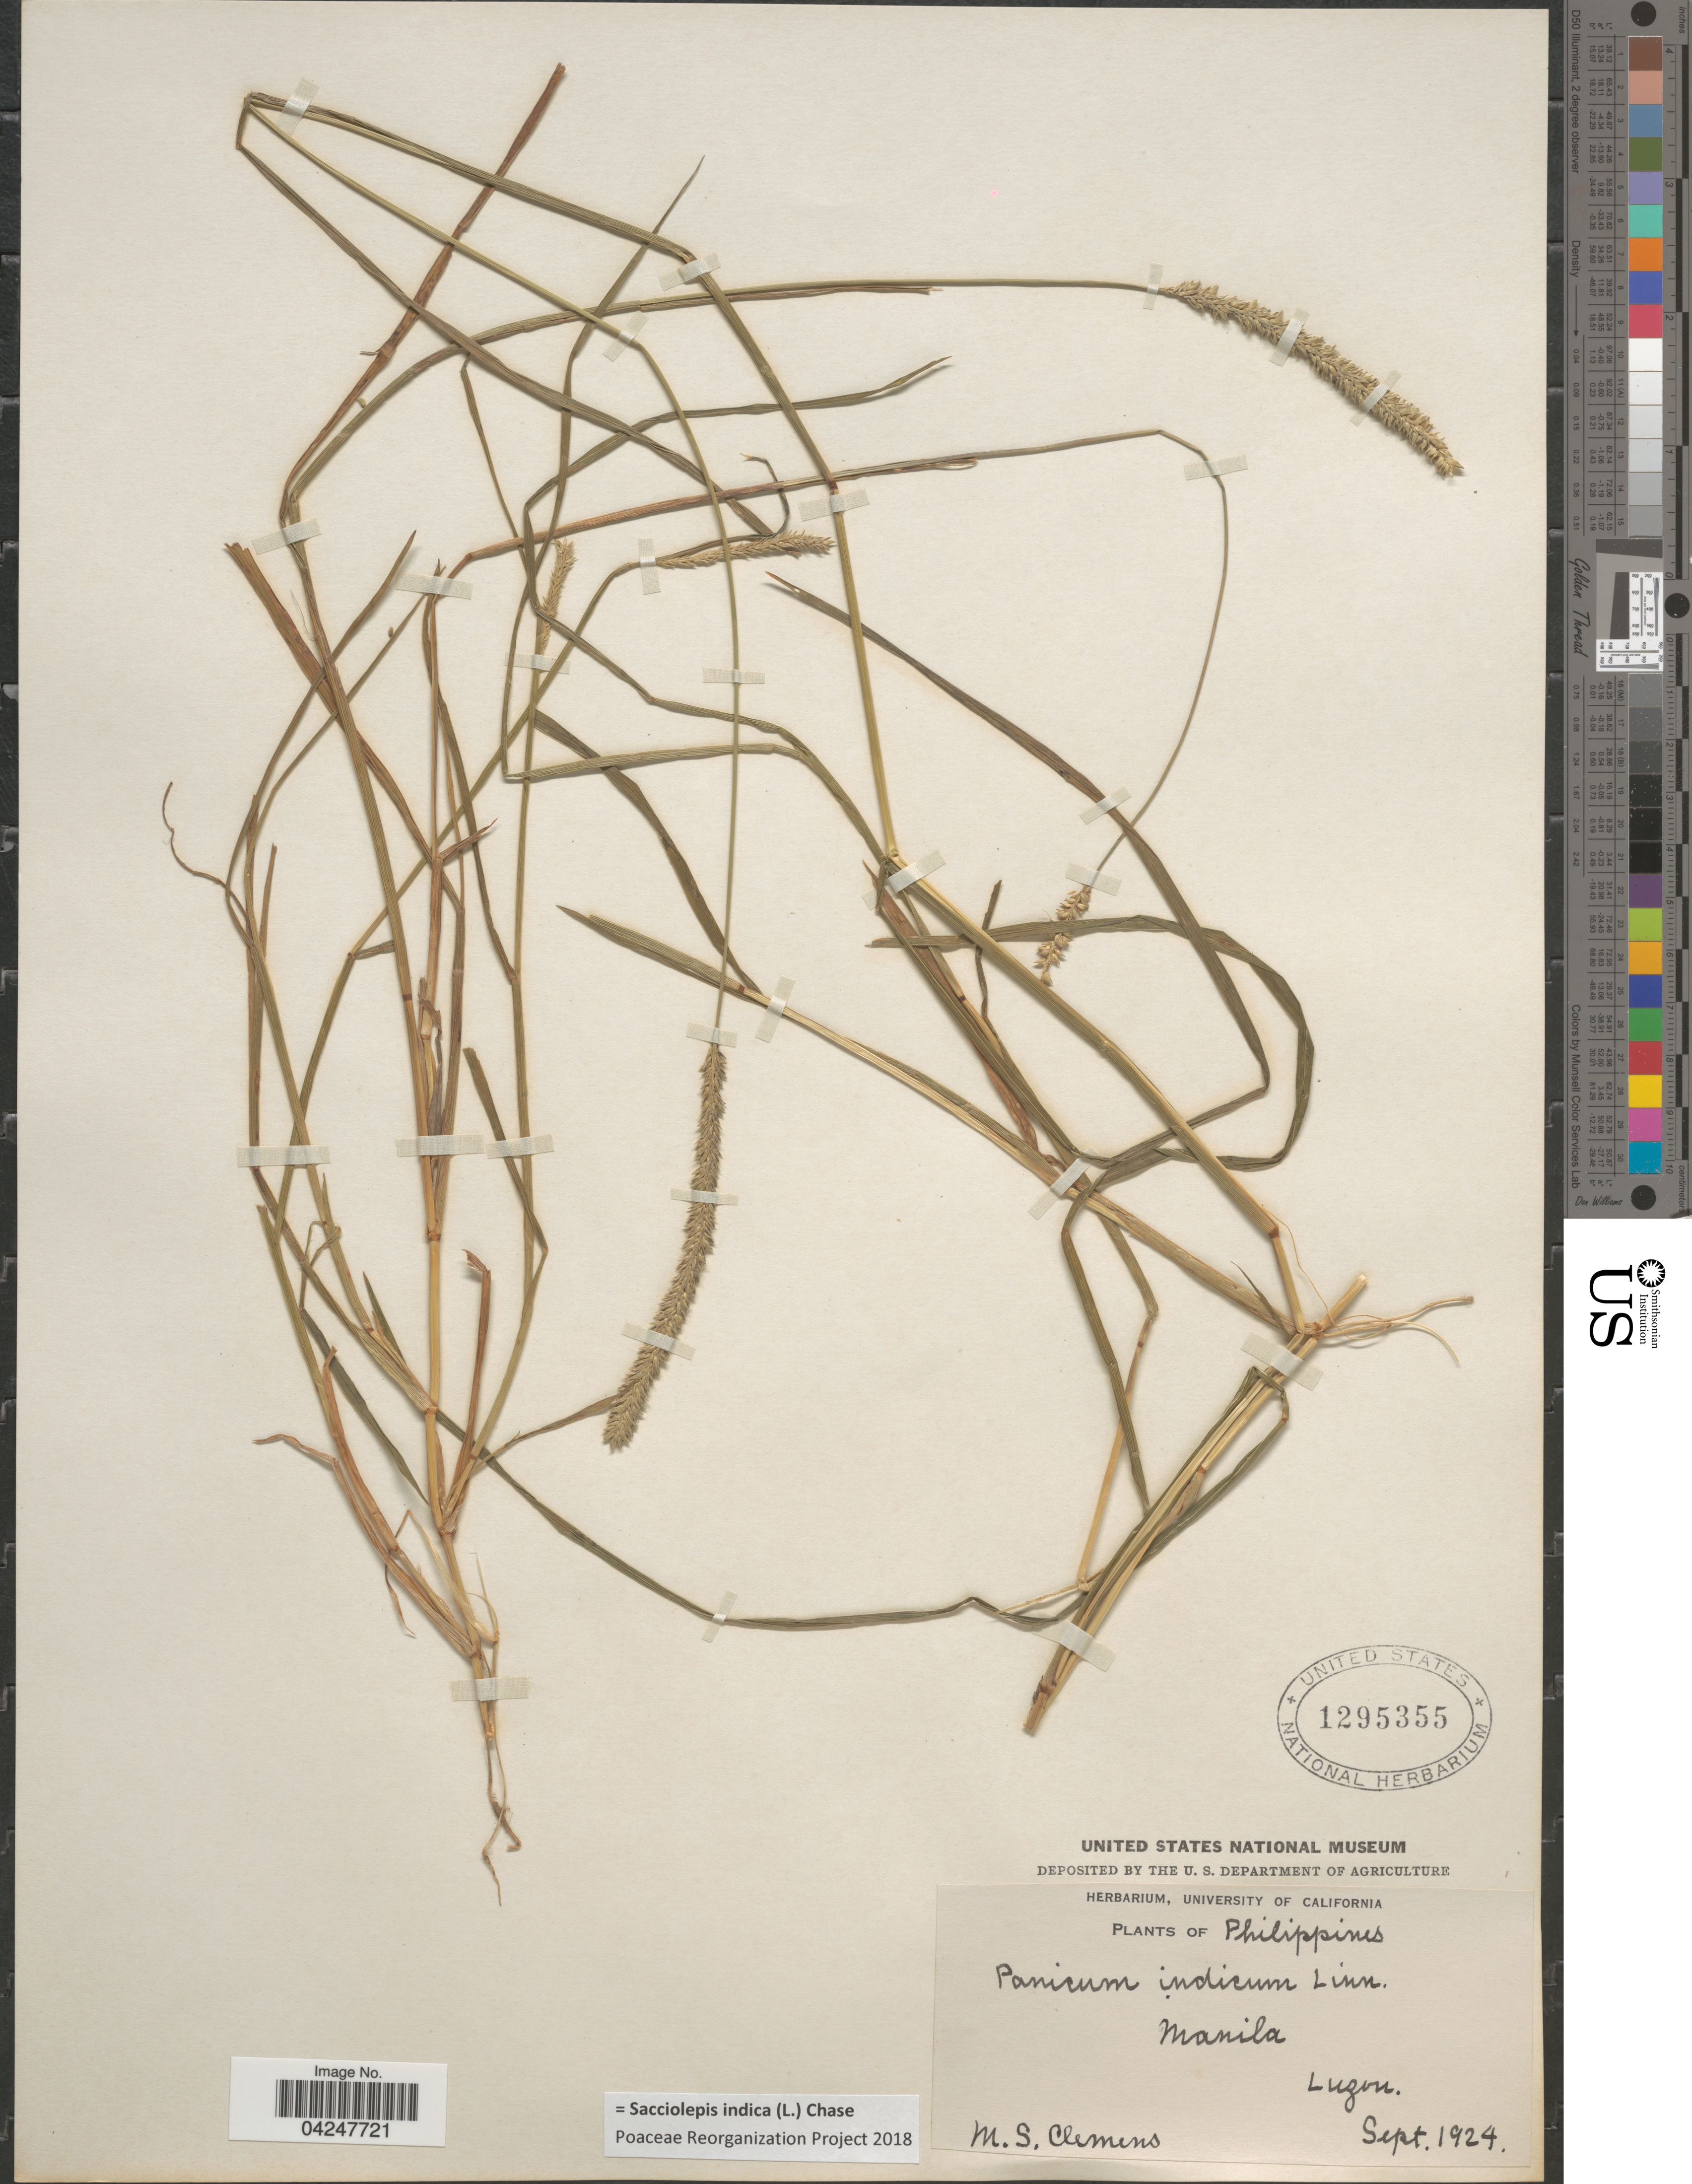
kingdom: Plantae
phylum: Tracheophyta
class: Liliopsida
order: Poales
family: Poaceae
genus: Sacciolepis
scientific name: Sacciolepis indica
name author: (L.) Chase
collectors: M. S. Clemens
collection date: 1924-09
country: Philippines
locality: Manila. Luzon.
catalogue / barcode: US 1295355